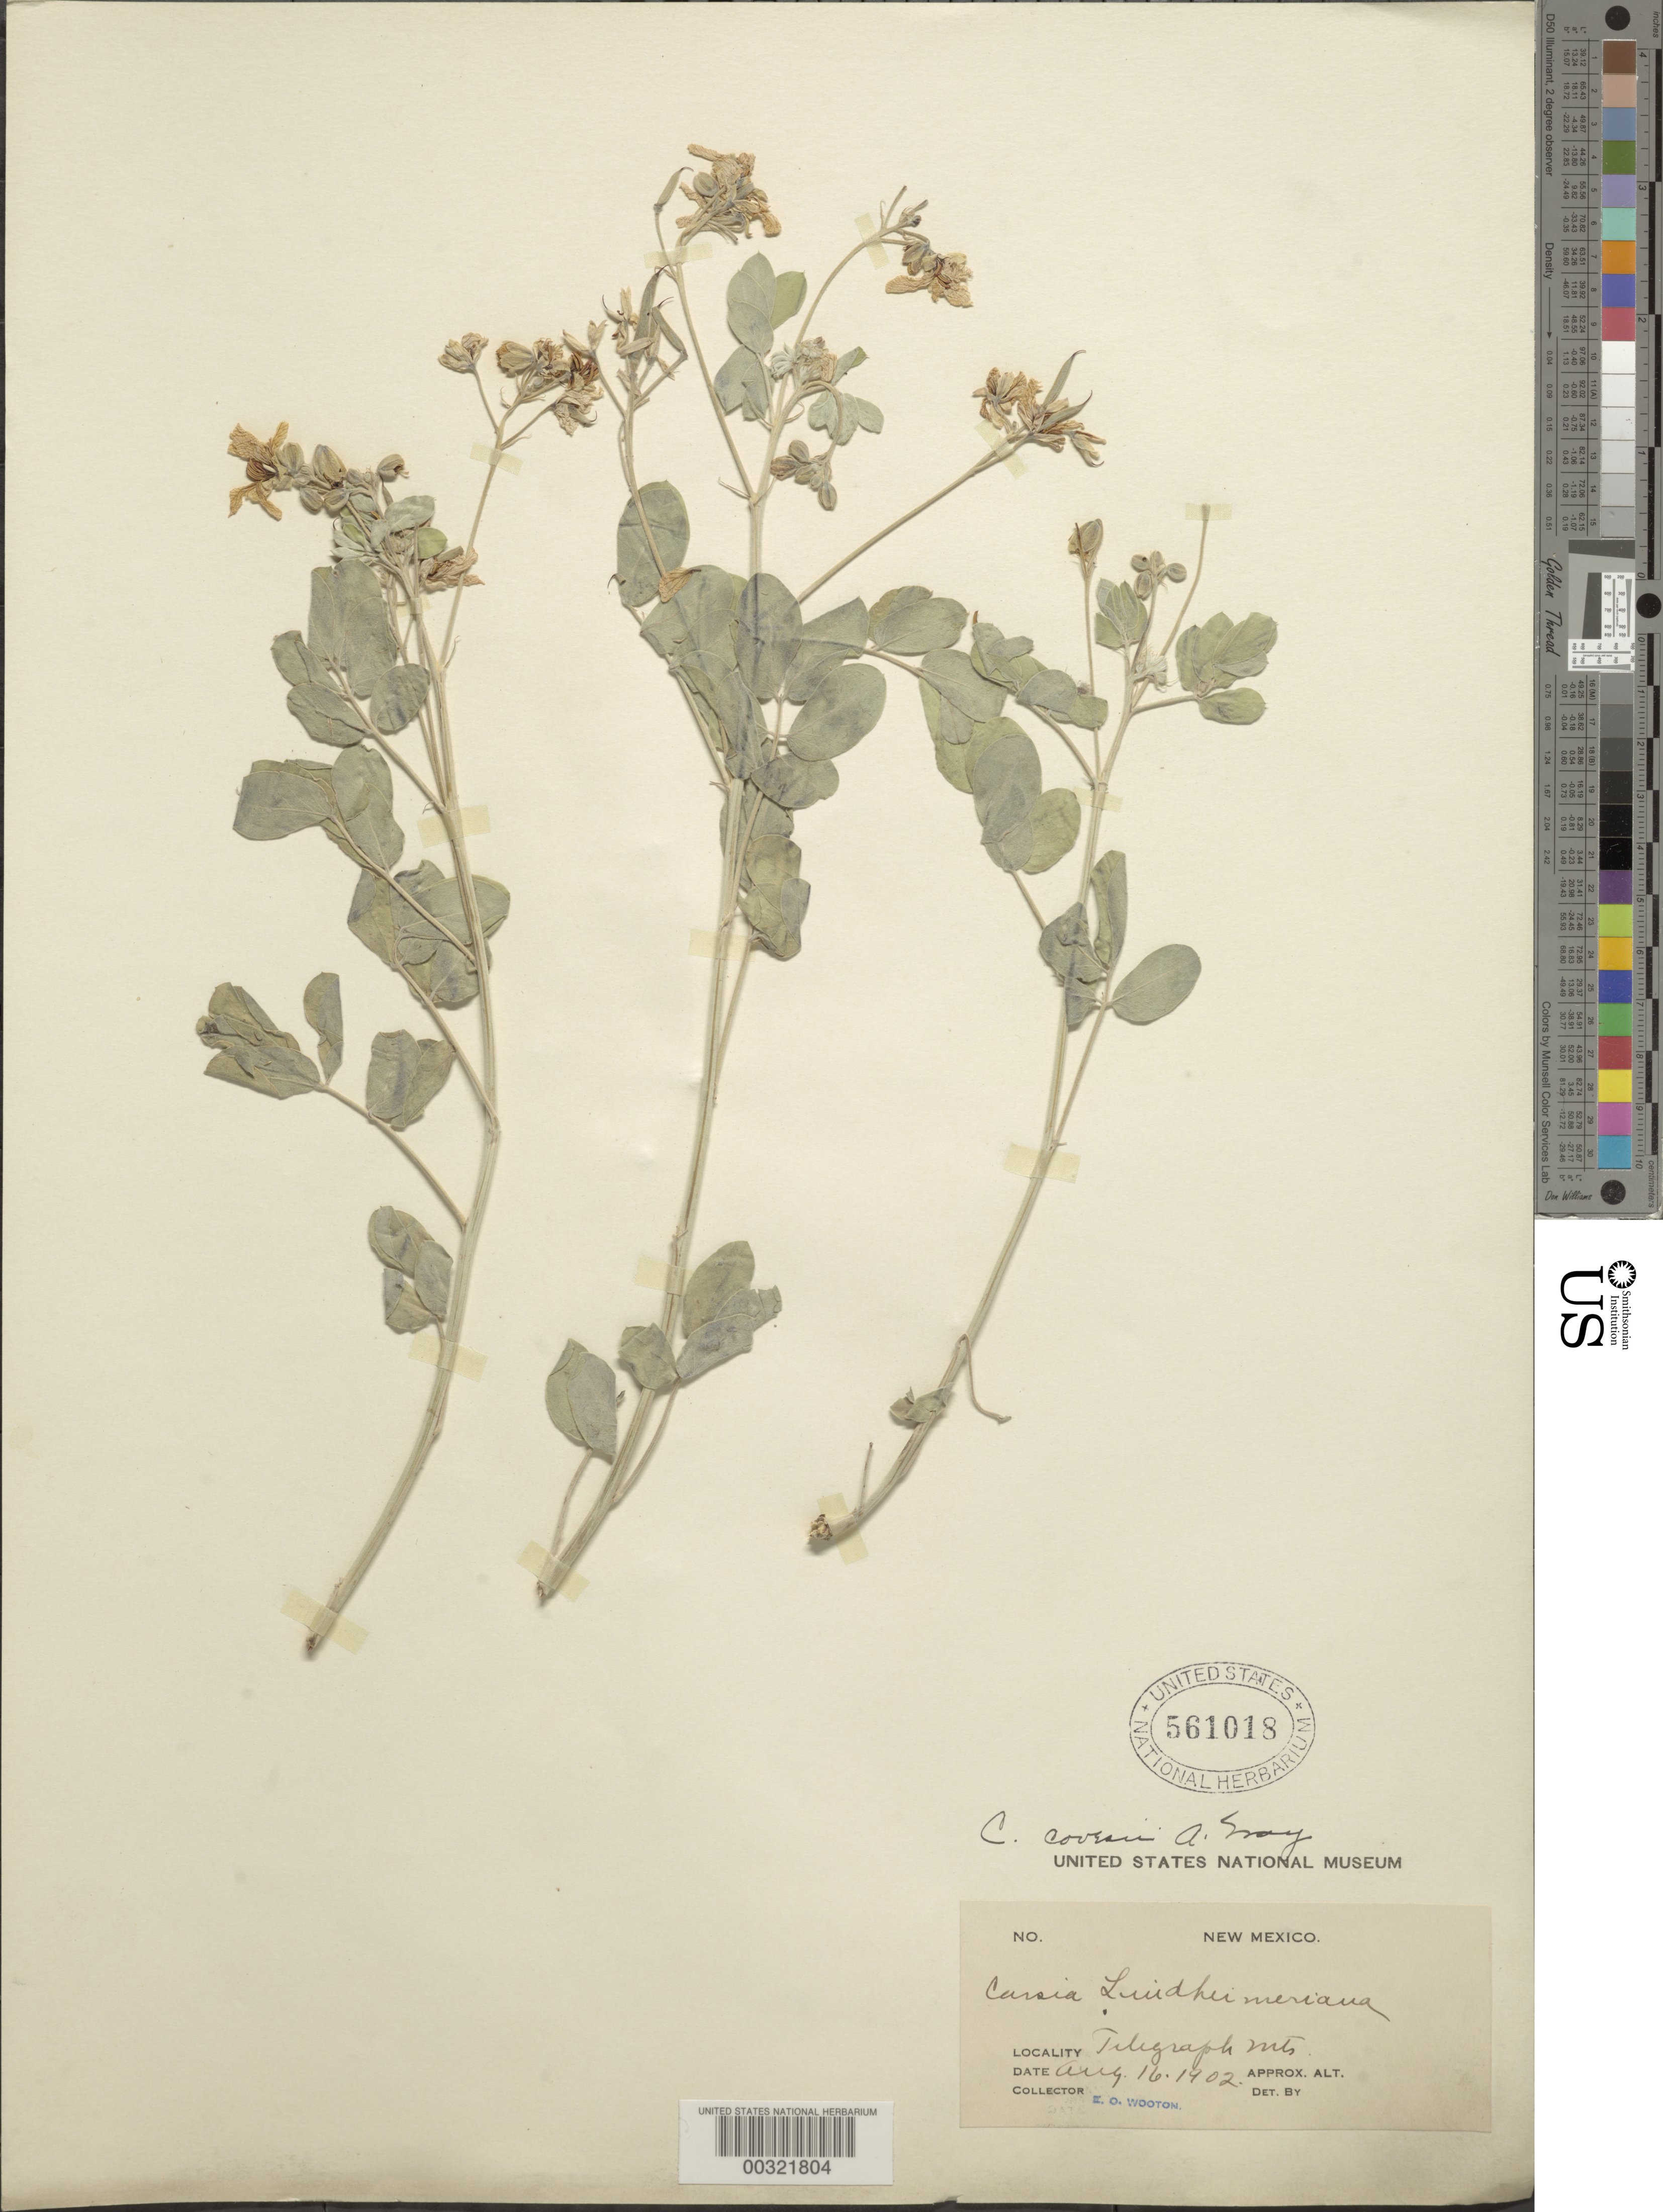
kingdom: Plantae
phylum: Tracheophyta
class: Magnoliopsida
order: Fabales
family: Fabaceae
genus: Senna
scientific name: Senna covesii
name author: (A. Gray) H.S. Irwin & Barneby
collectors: E. O. Wooton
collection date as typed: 16 Aug 1902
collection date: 1902-08-16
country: United States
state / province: New Mexico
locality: Telegraph mts.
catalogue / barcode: US 561018